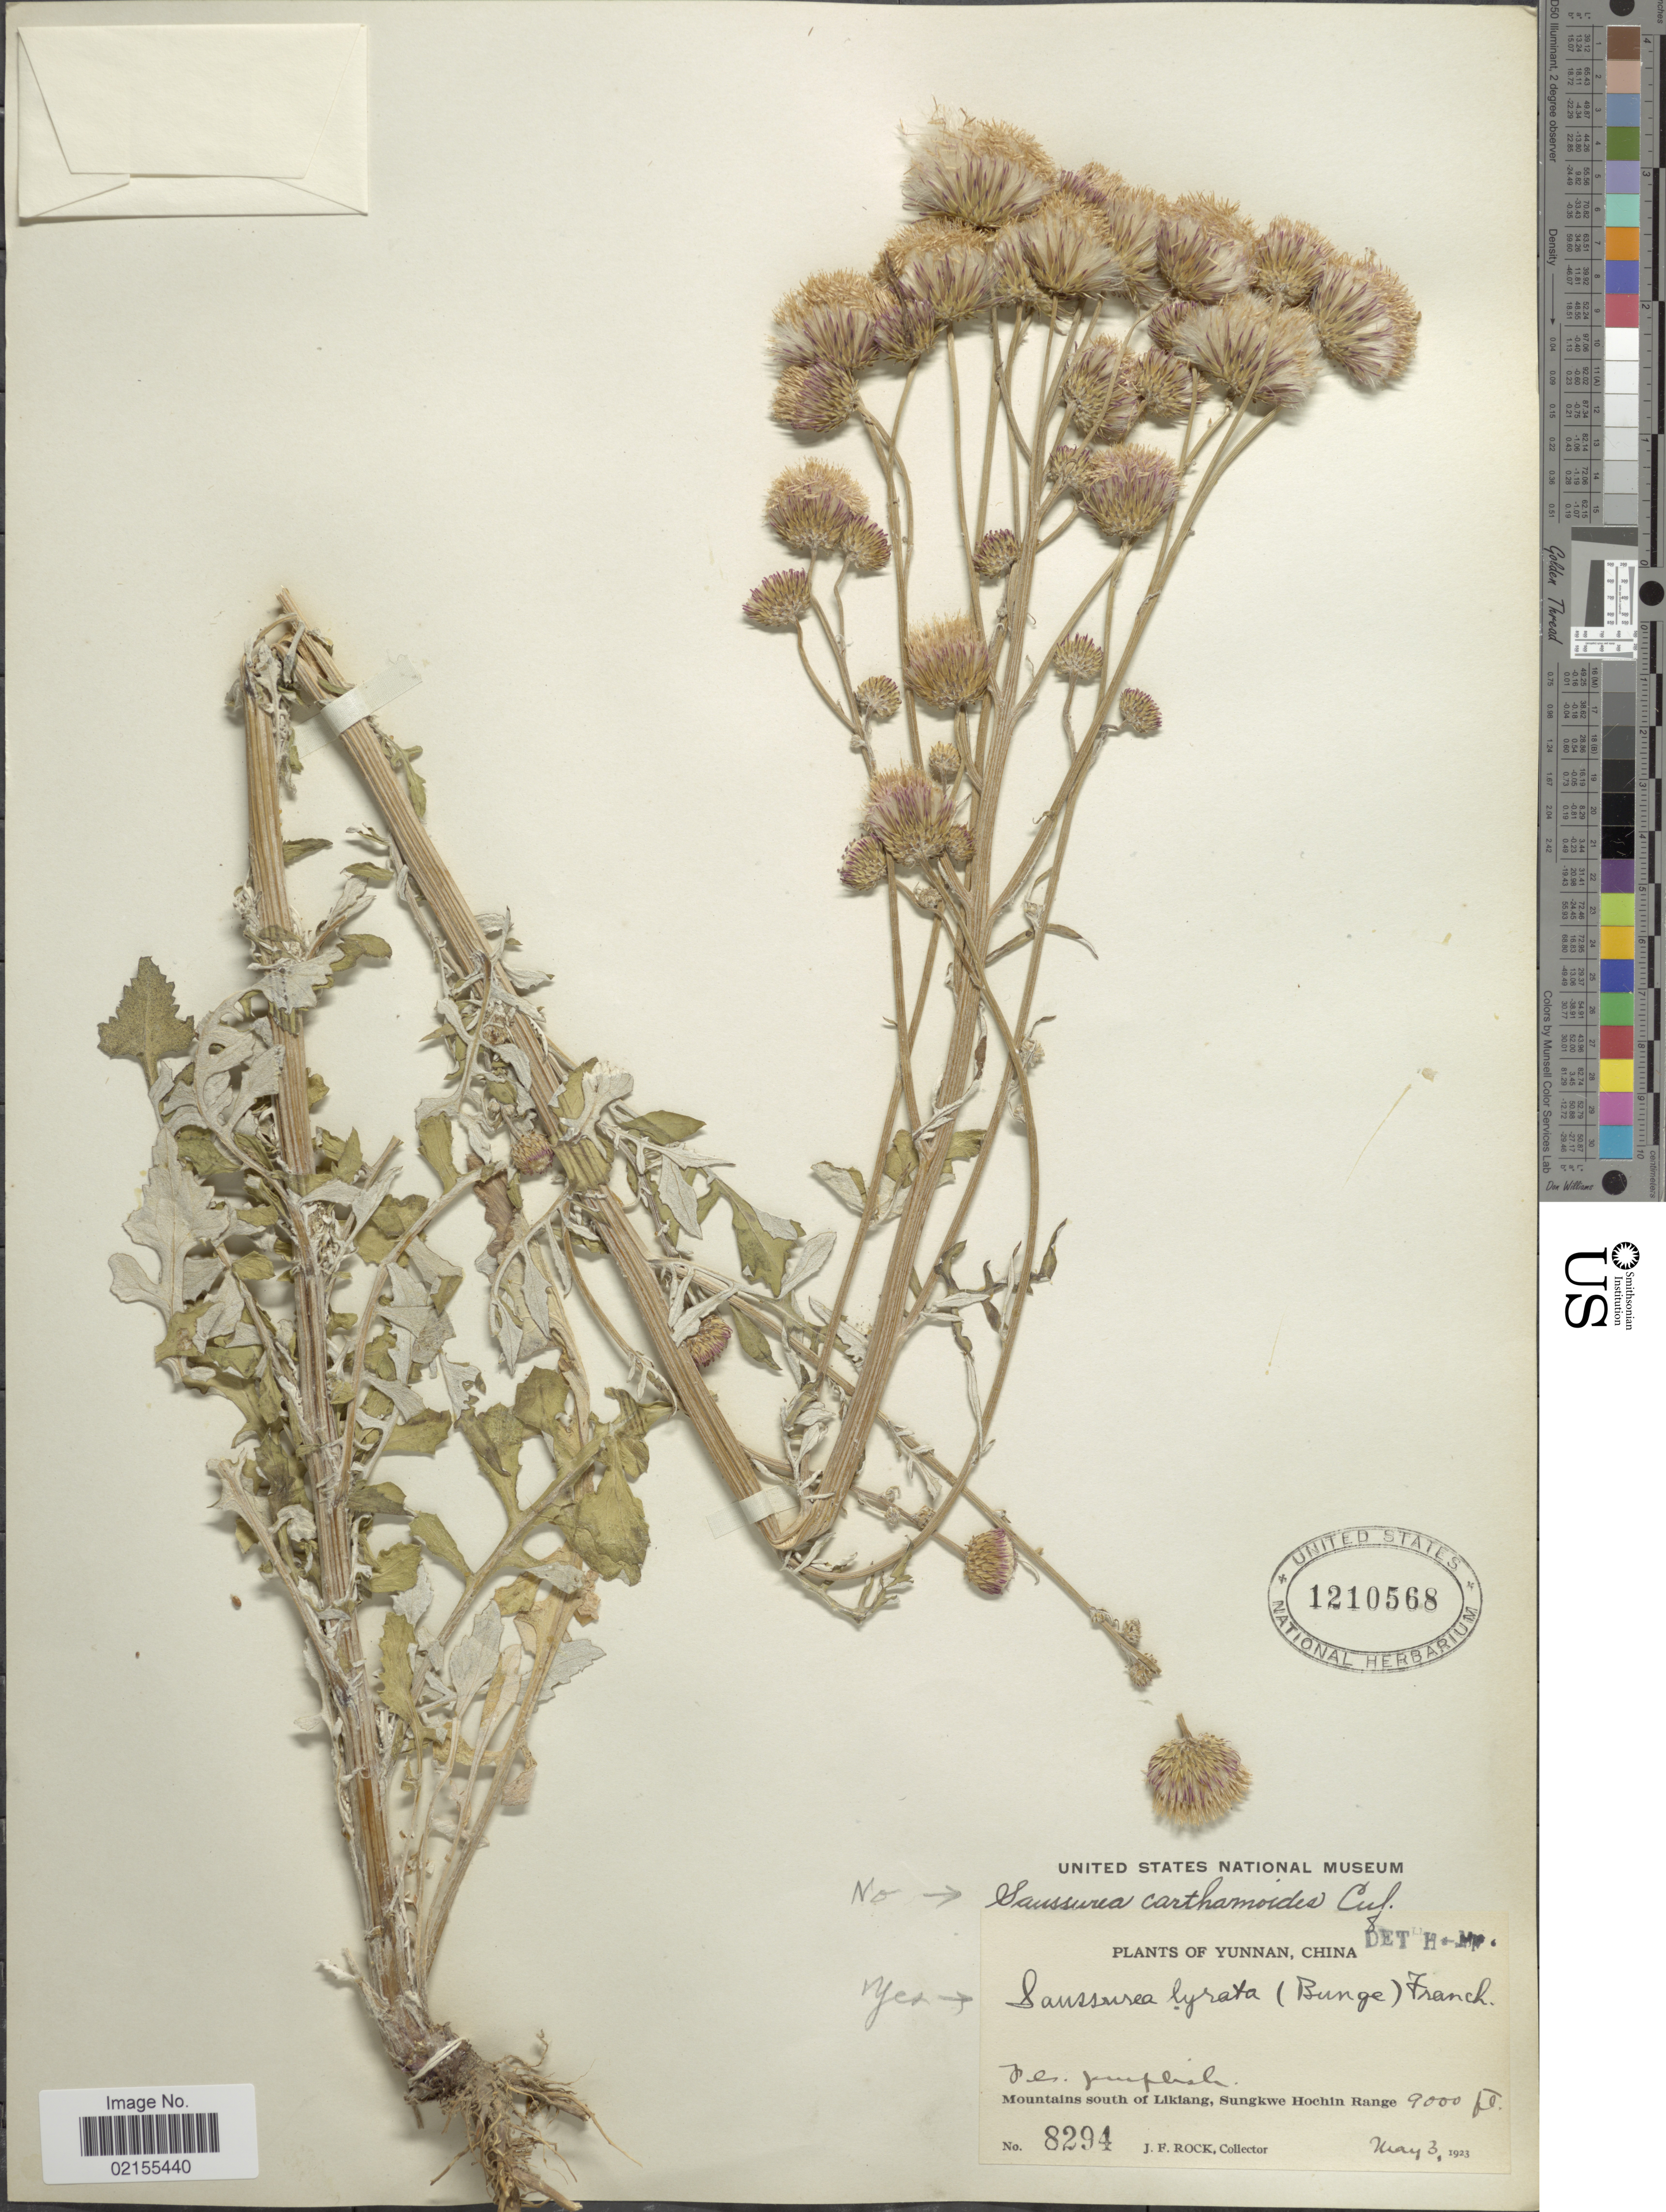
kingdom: Plantae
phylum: Tracheophyta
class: Magnoliopsida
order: Asterales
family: Asteraceae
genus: Hemistepta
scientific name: Hemistepta lyrata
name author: Bunge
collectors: J. Rock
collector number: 8294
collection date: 1923-05-03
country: China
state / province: Yunnan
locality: Mountains south of Likiang, Sungkwe Hochin Range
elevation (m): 2743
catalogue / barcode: US 1210568